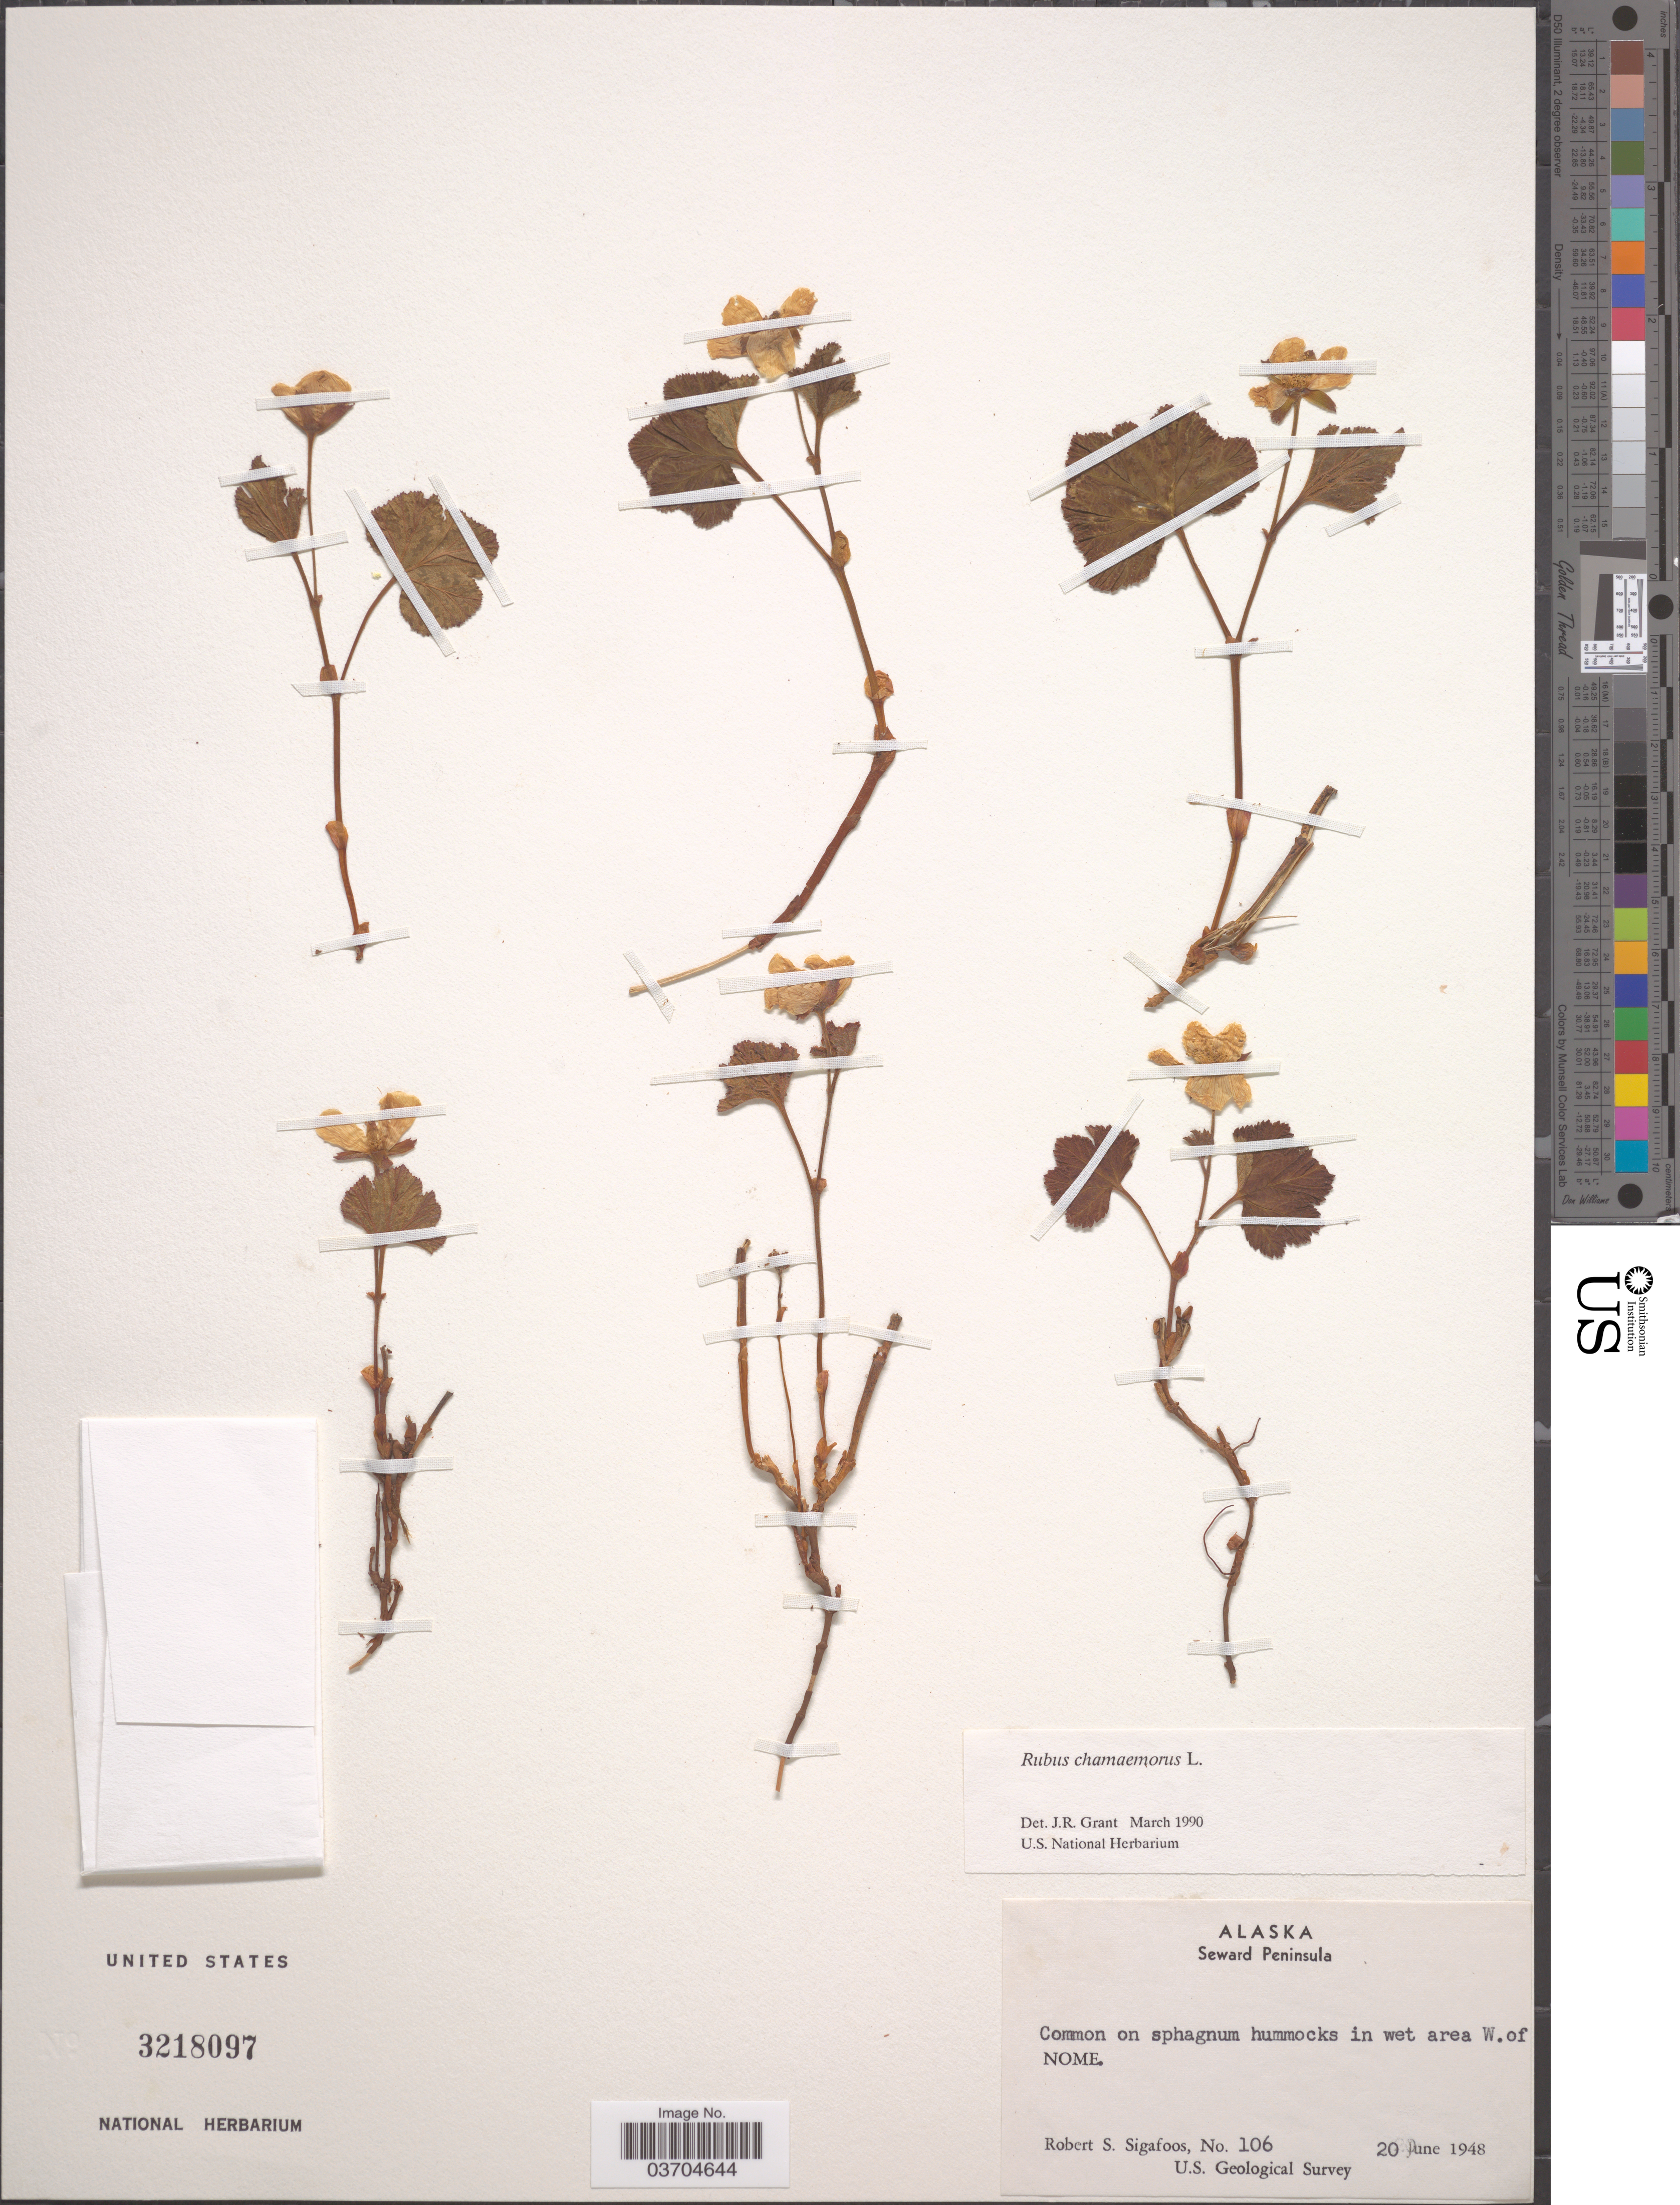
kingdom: Plantae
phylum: Tracheophyta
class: Magnoliopsida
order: Rosales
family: Rosaceae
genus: Rubus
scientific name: Rubus chamaemorus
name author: L.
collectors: R. Sigafoos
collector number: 106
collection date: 1948-06-20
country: United States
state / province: Alaska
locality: Seward Peninsula. In wet area W.of Nome.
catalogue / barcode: US 3218097